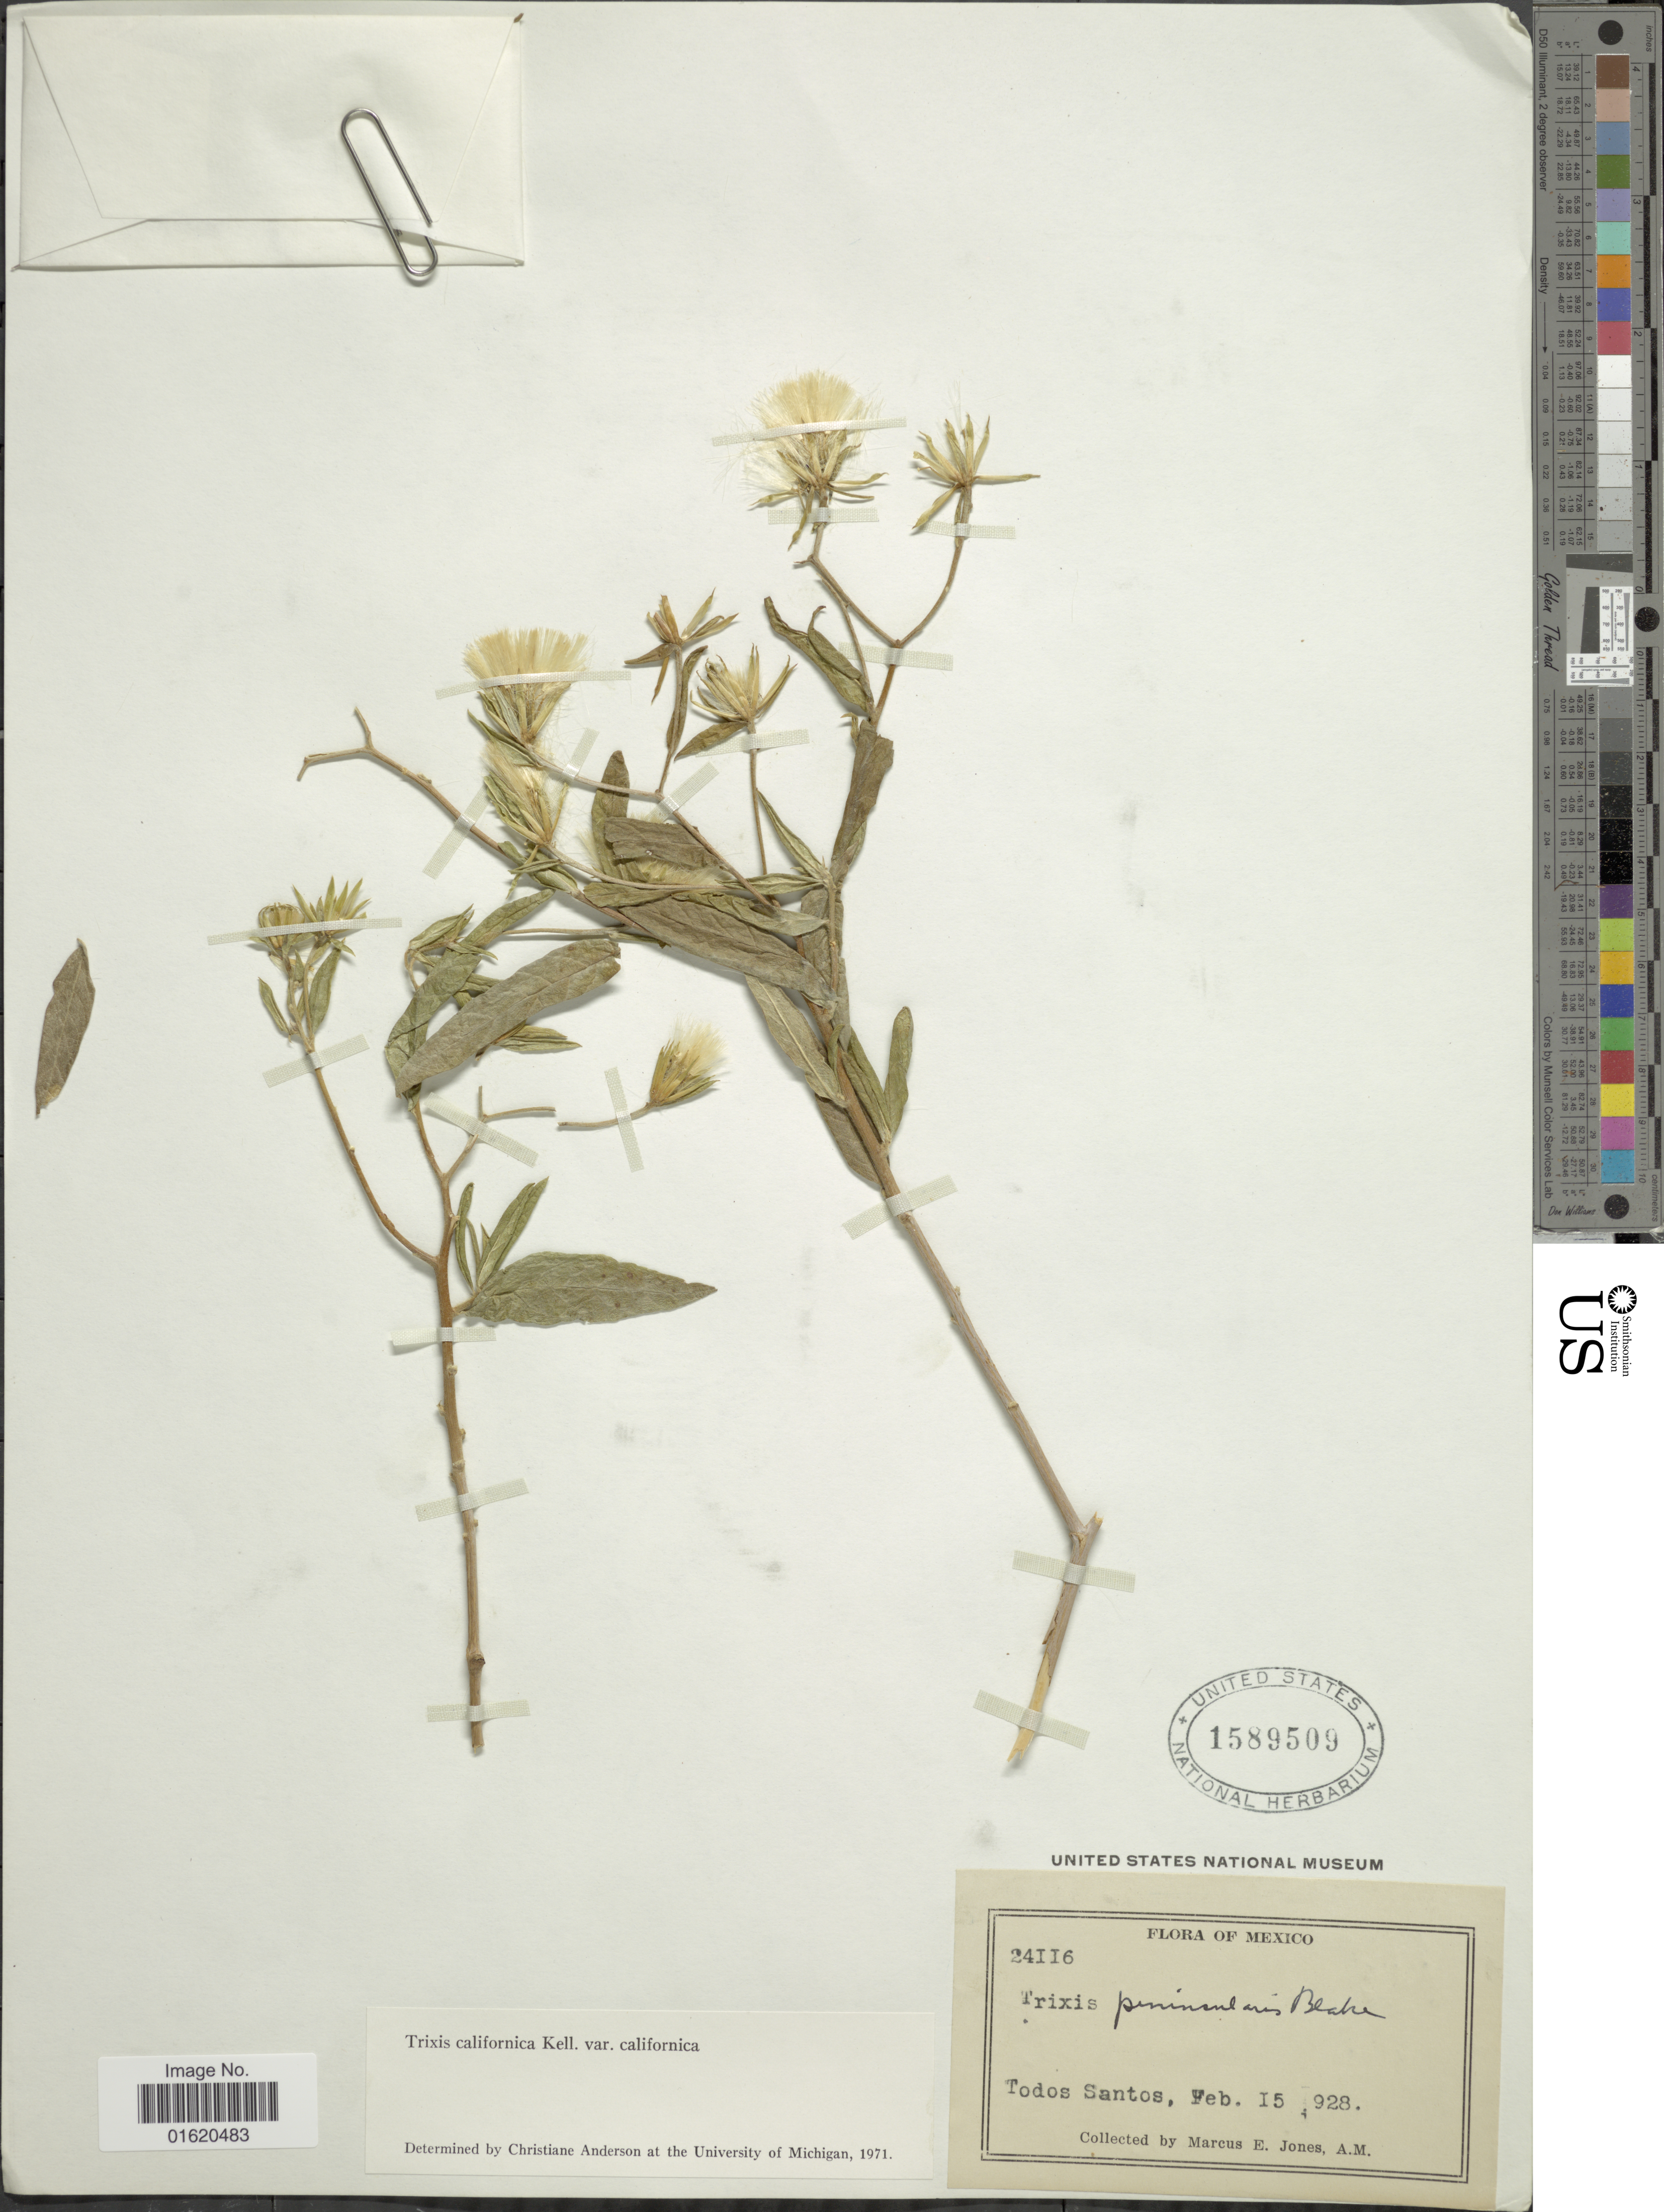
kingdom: Plantae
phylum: Tracheophyta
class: Magnoliopsida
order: Asterales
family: Asteraceae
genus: Trixis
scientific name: Trixis californica var. californica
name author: Kellogg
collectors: M. E. Jones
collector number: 24116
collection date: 1928-02-15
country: Mexico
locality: Todos Santos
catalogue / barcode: US 1589509